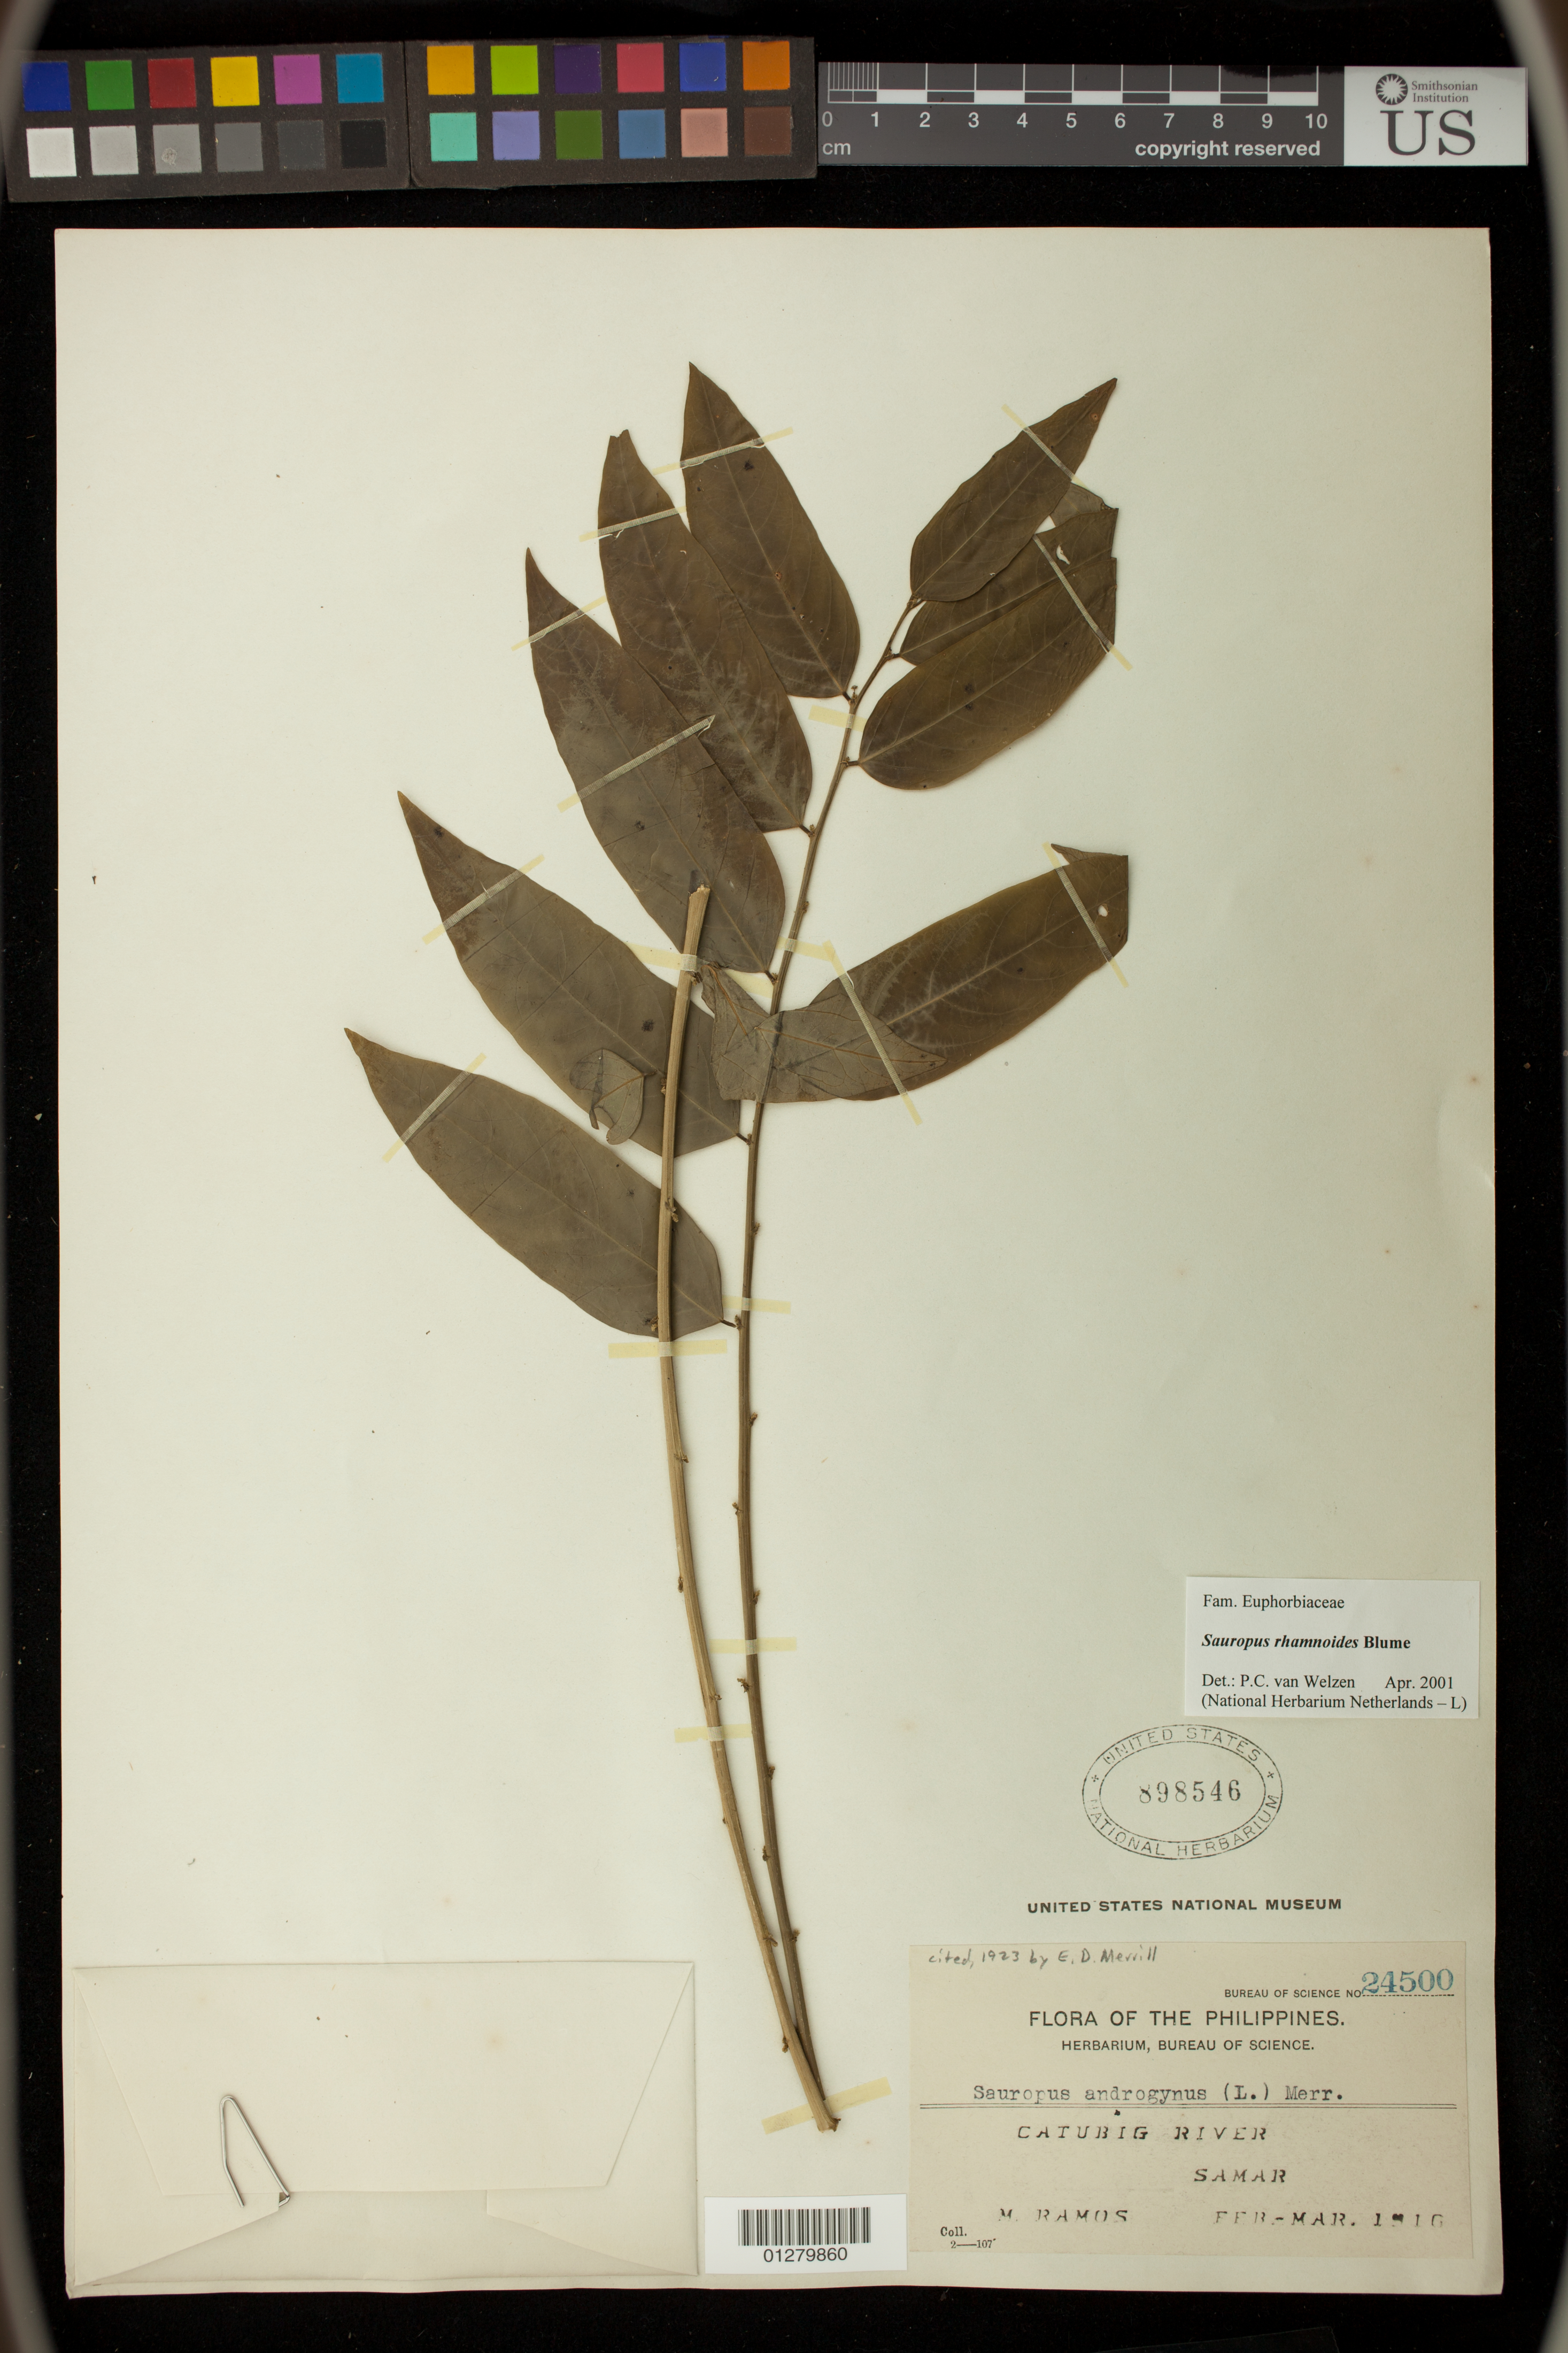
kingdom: Plantae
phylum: Tracheophyta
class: Magnoliopsida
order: Malpighiales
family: Phyllanthaceae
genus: Sauropus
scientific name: Sauropus rhamnoides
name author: Blume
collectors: M. Ramos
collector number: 24500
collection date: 1910-02/1910-03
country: Philippines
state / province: Eastern Visayas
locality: Catubig River,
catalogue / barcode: US 898546